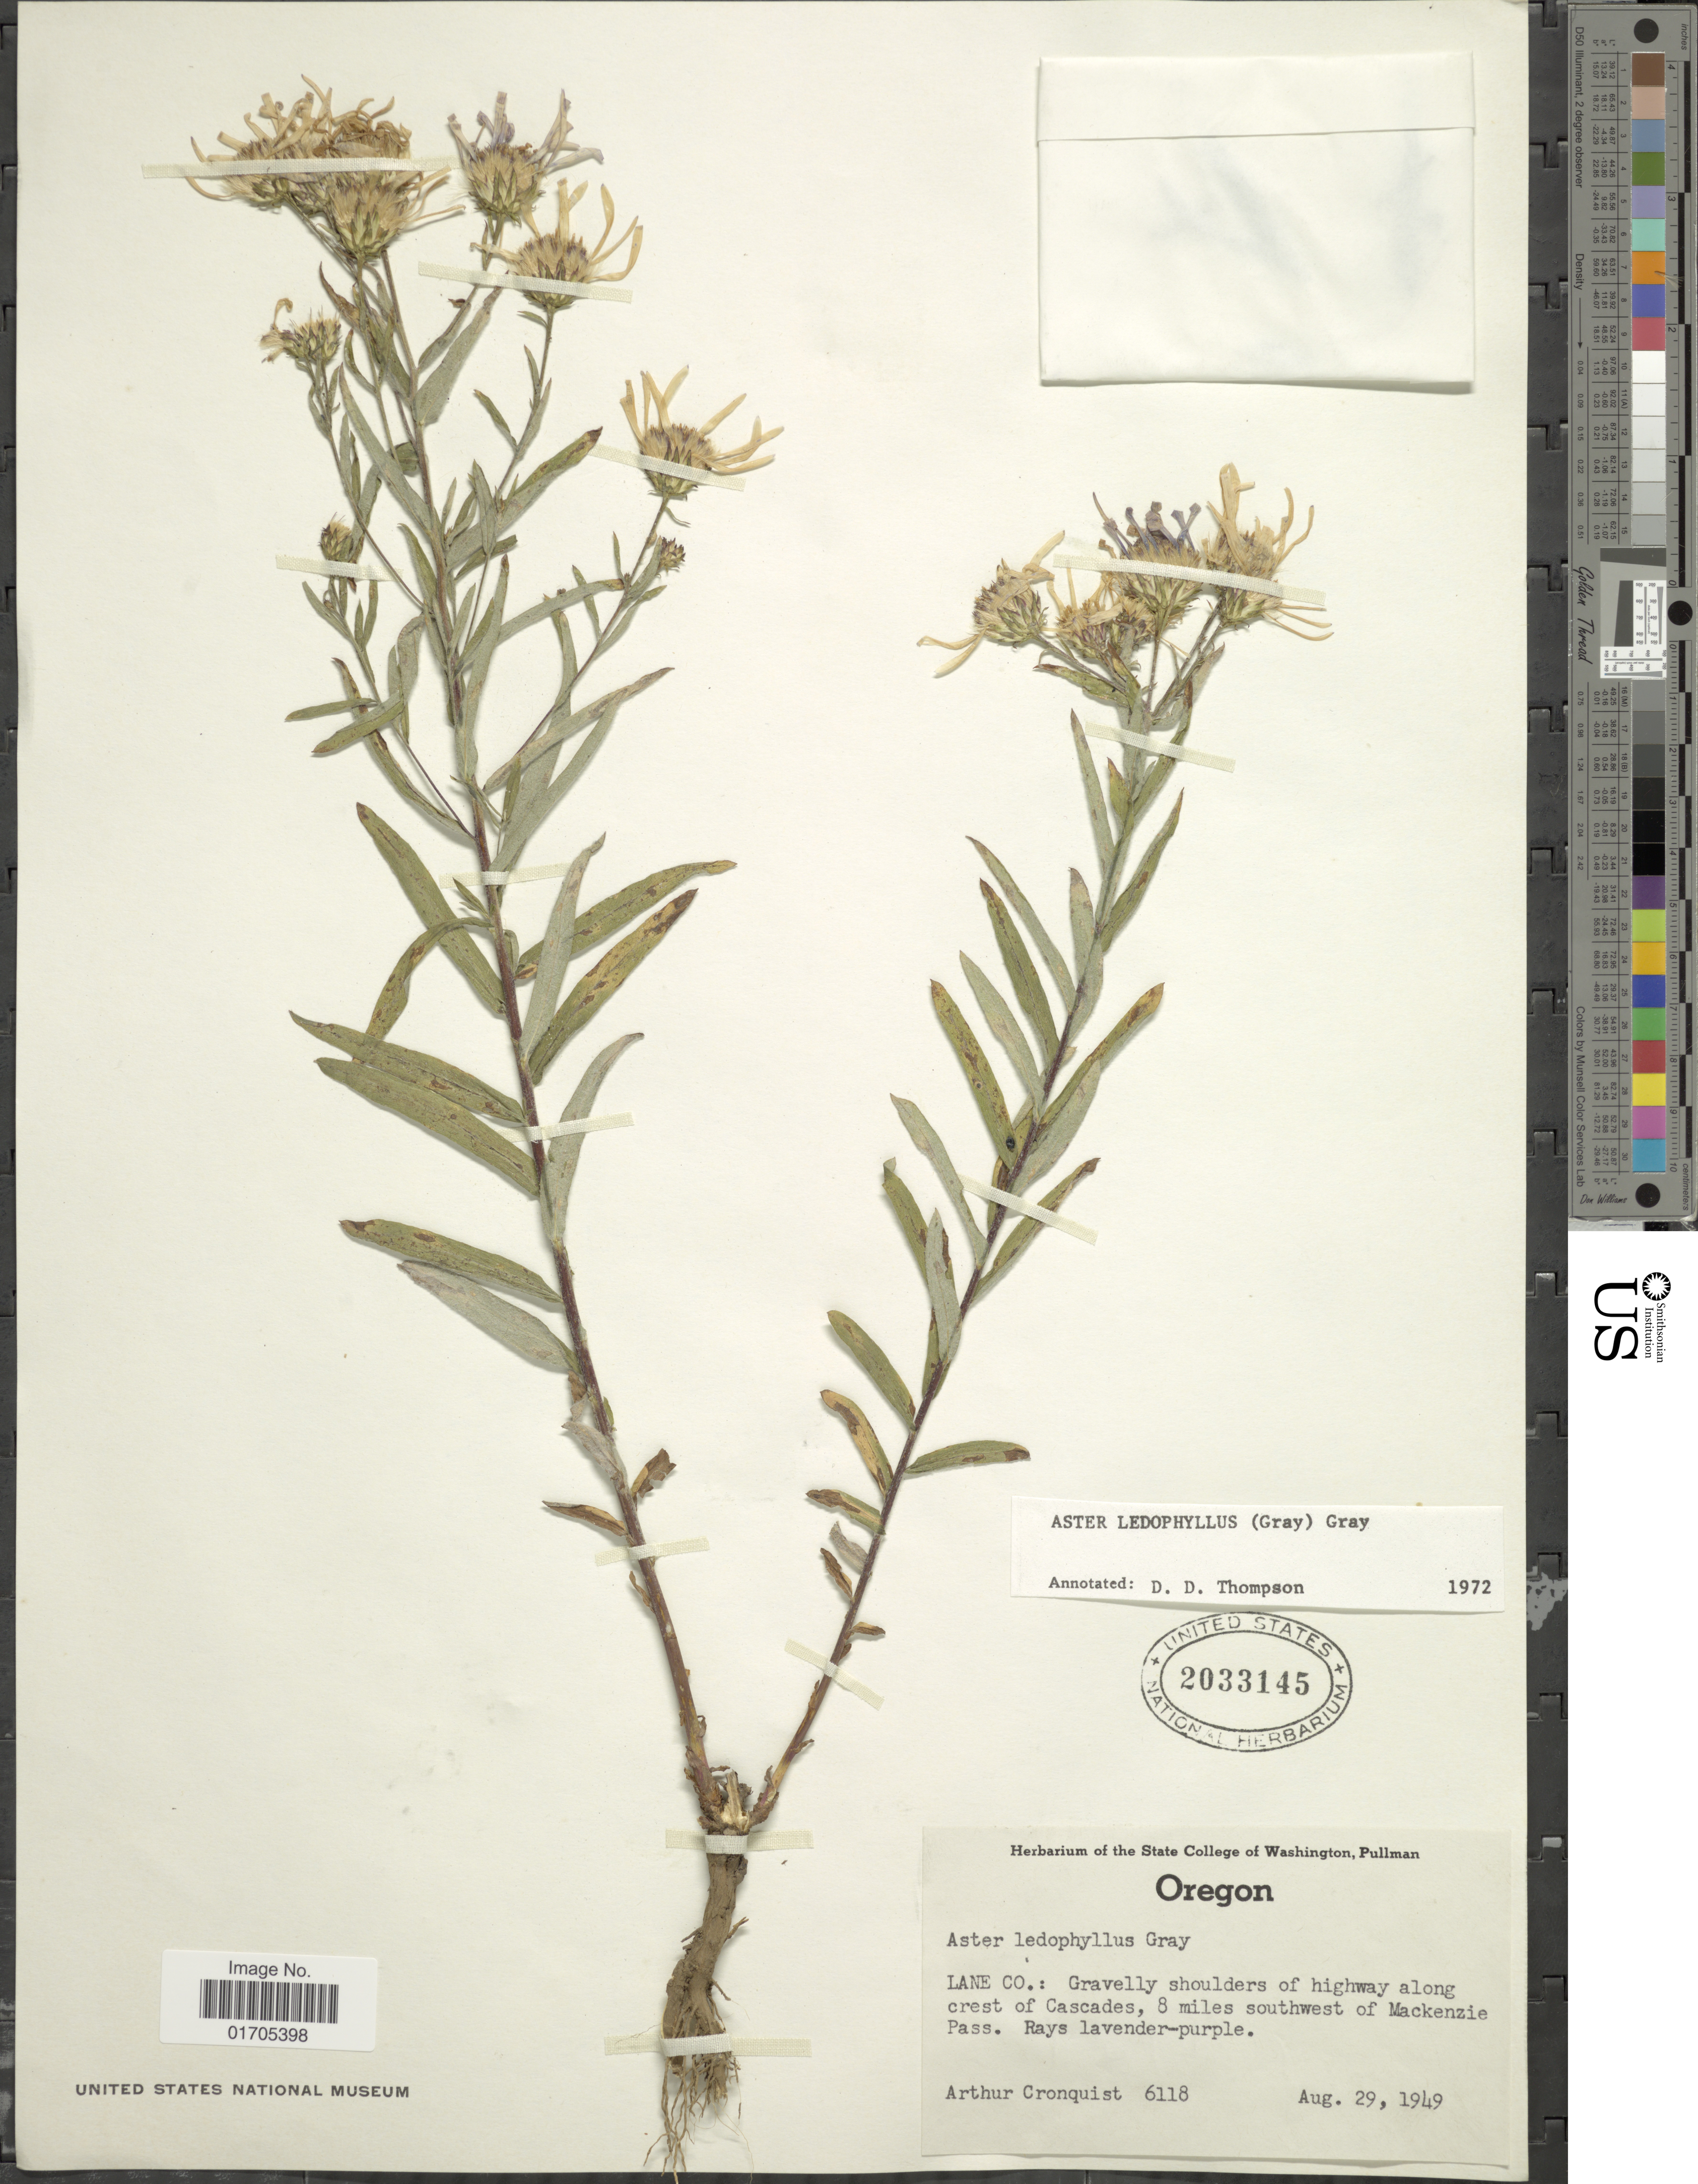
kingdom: Plantae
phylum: Tracheophyta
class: Magnoliopsida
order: Asterales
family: Asteraceae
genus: Eucephalus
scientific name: Eucephalus ledophyllus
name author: (A. Gray) Greene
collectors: A. J. Cronquist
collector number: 6118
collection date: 1949-08-29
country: United States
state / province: Oregon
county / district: Lane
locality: Oregon. Lane Co.: Gravelly shoulders of highway along crest of Cascades, 8 miles southwest of Mackenzie Pass.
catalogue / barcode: US 2033145